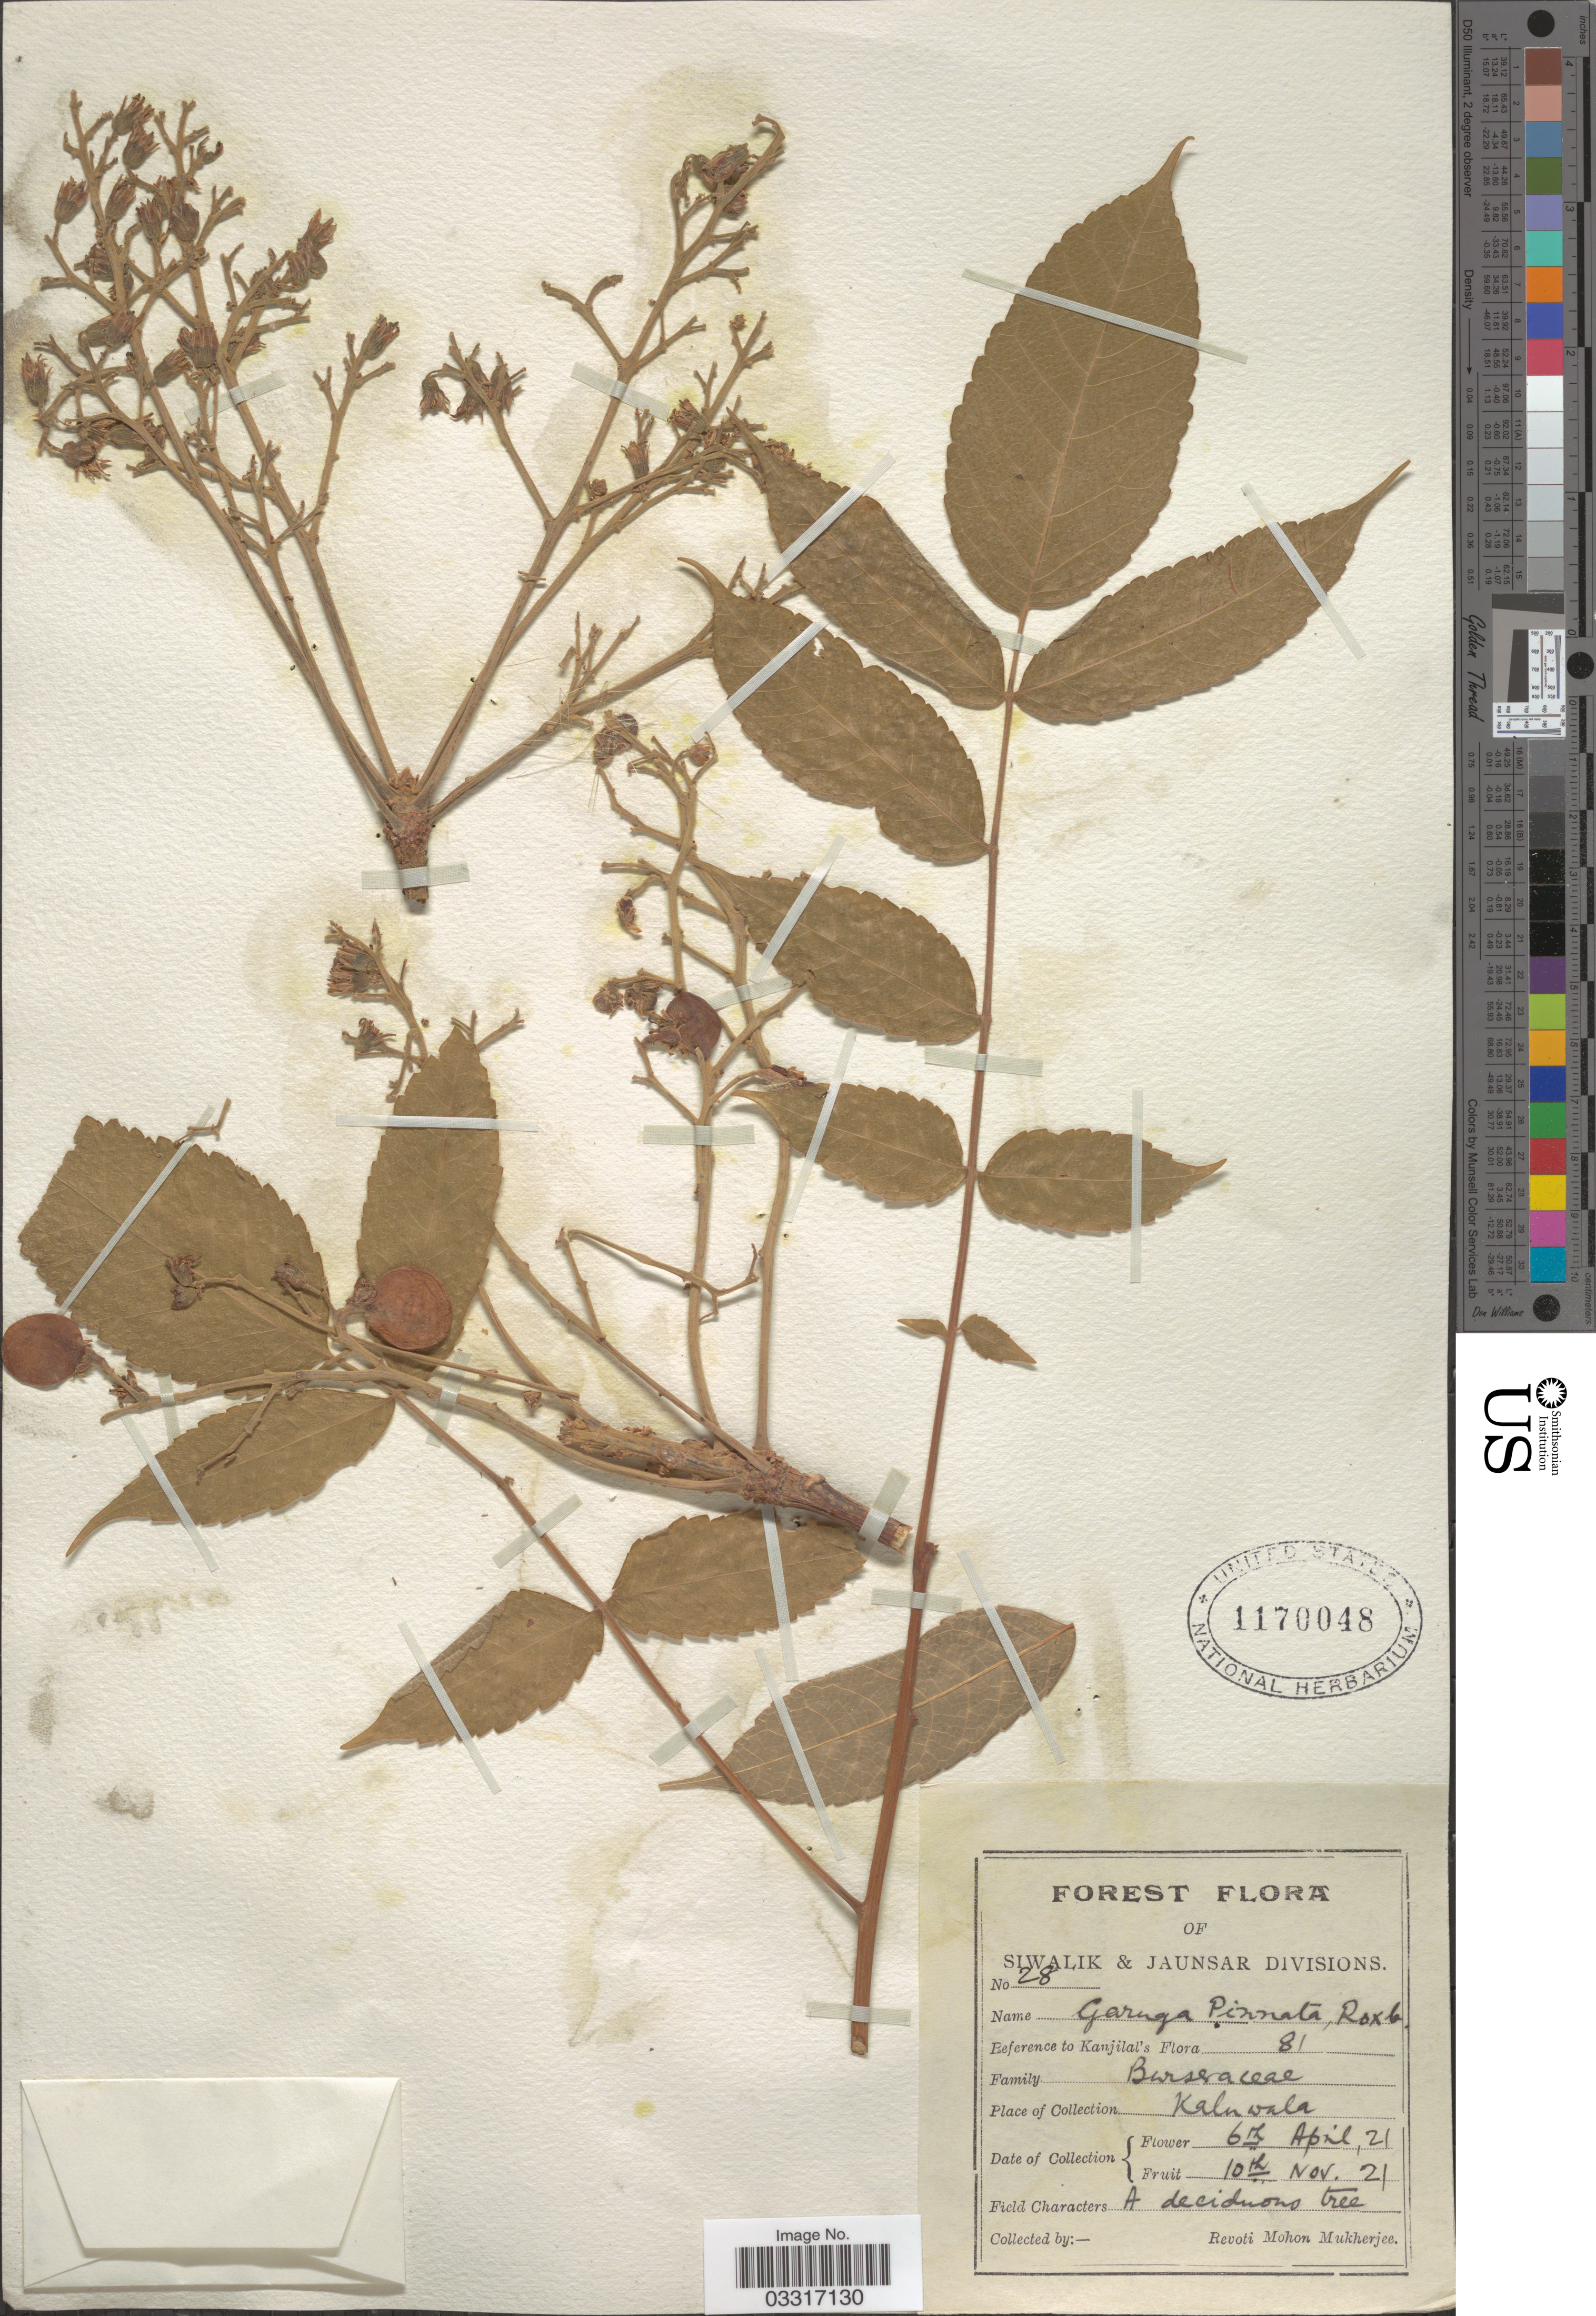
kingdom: Plantae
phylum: Tracheophyta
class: Magnoliopsida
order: Sapindales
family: Burseraceae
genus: Garuga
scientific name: Garuga pinnata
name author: Roxb.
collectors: R. Mukherjee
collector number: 28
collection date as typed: Transcribed d/m/y: 6/4/21 to 10/11/21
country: India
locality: Siwalik & Jaunsar Divisions. Kaluwala.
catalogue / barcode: US 1170048